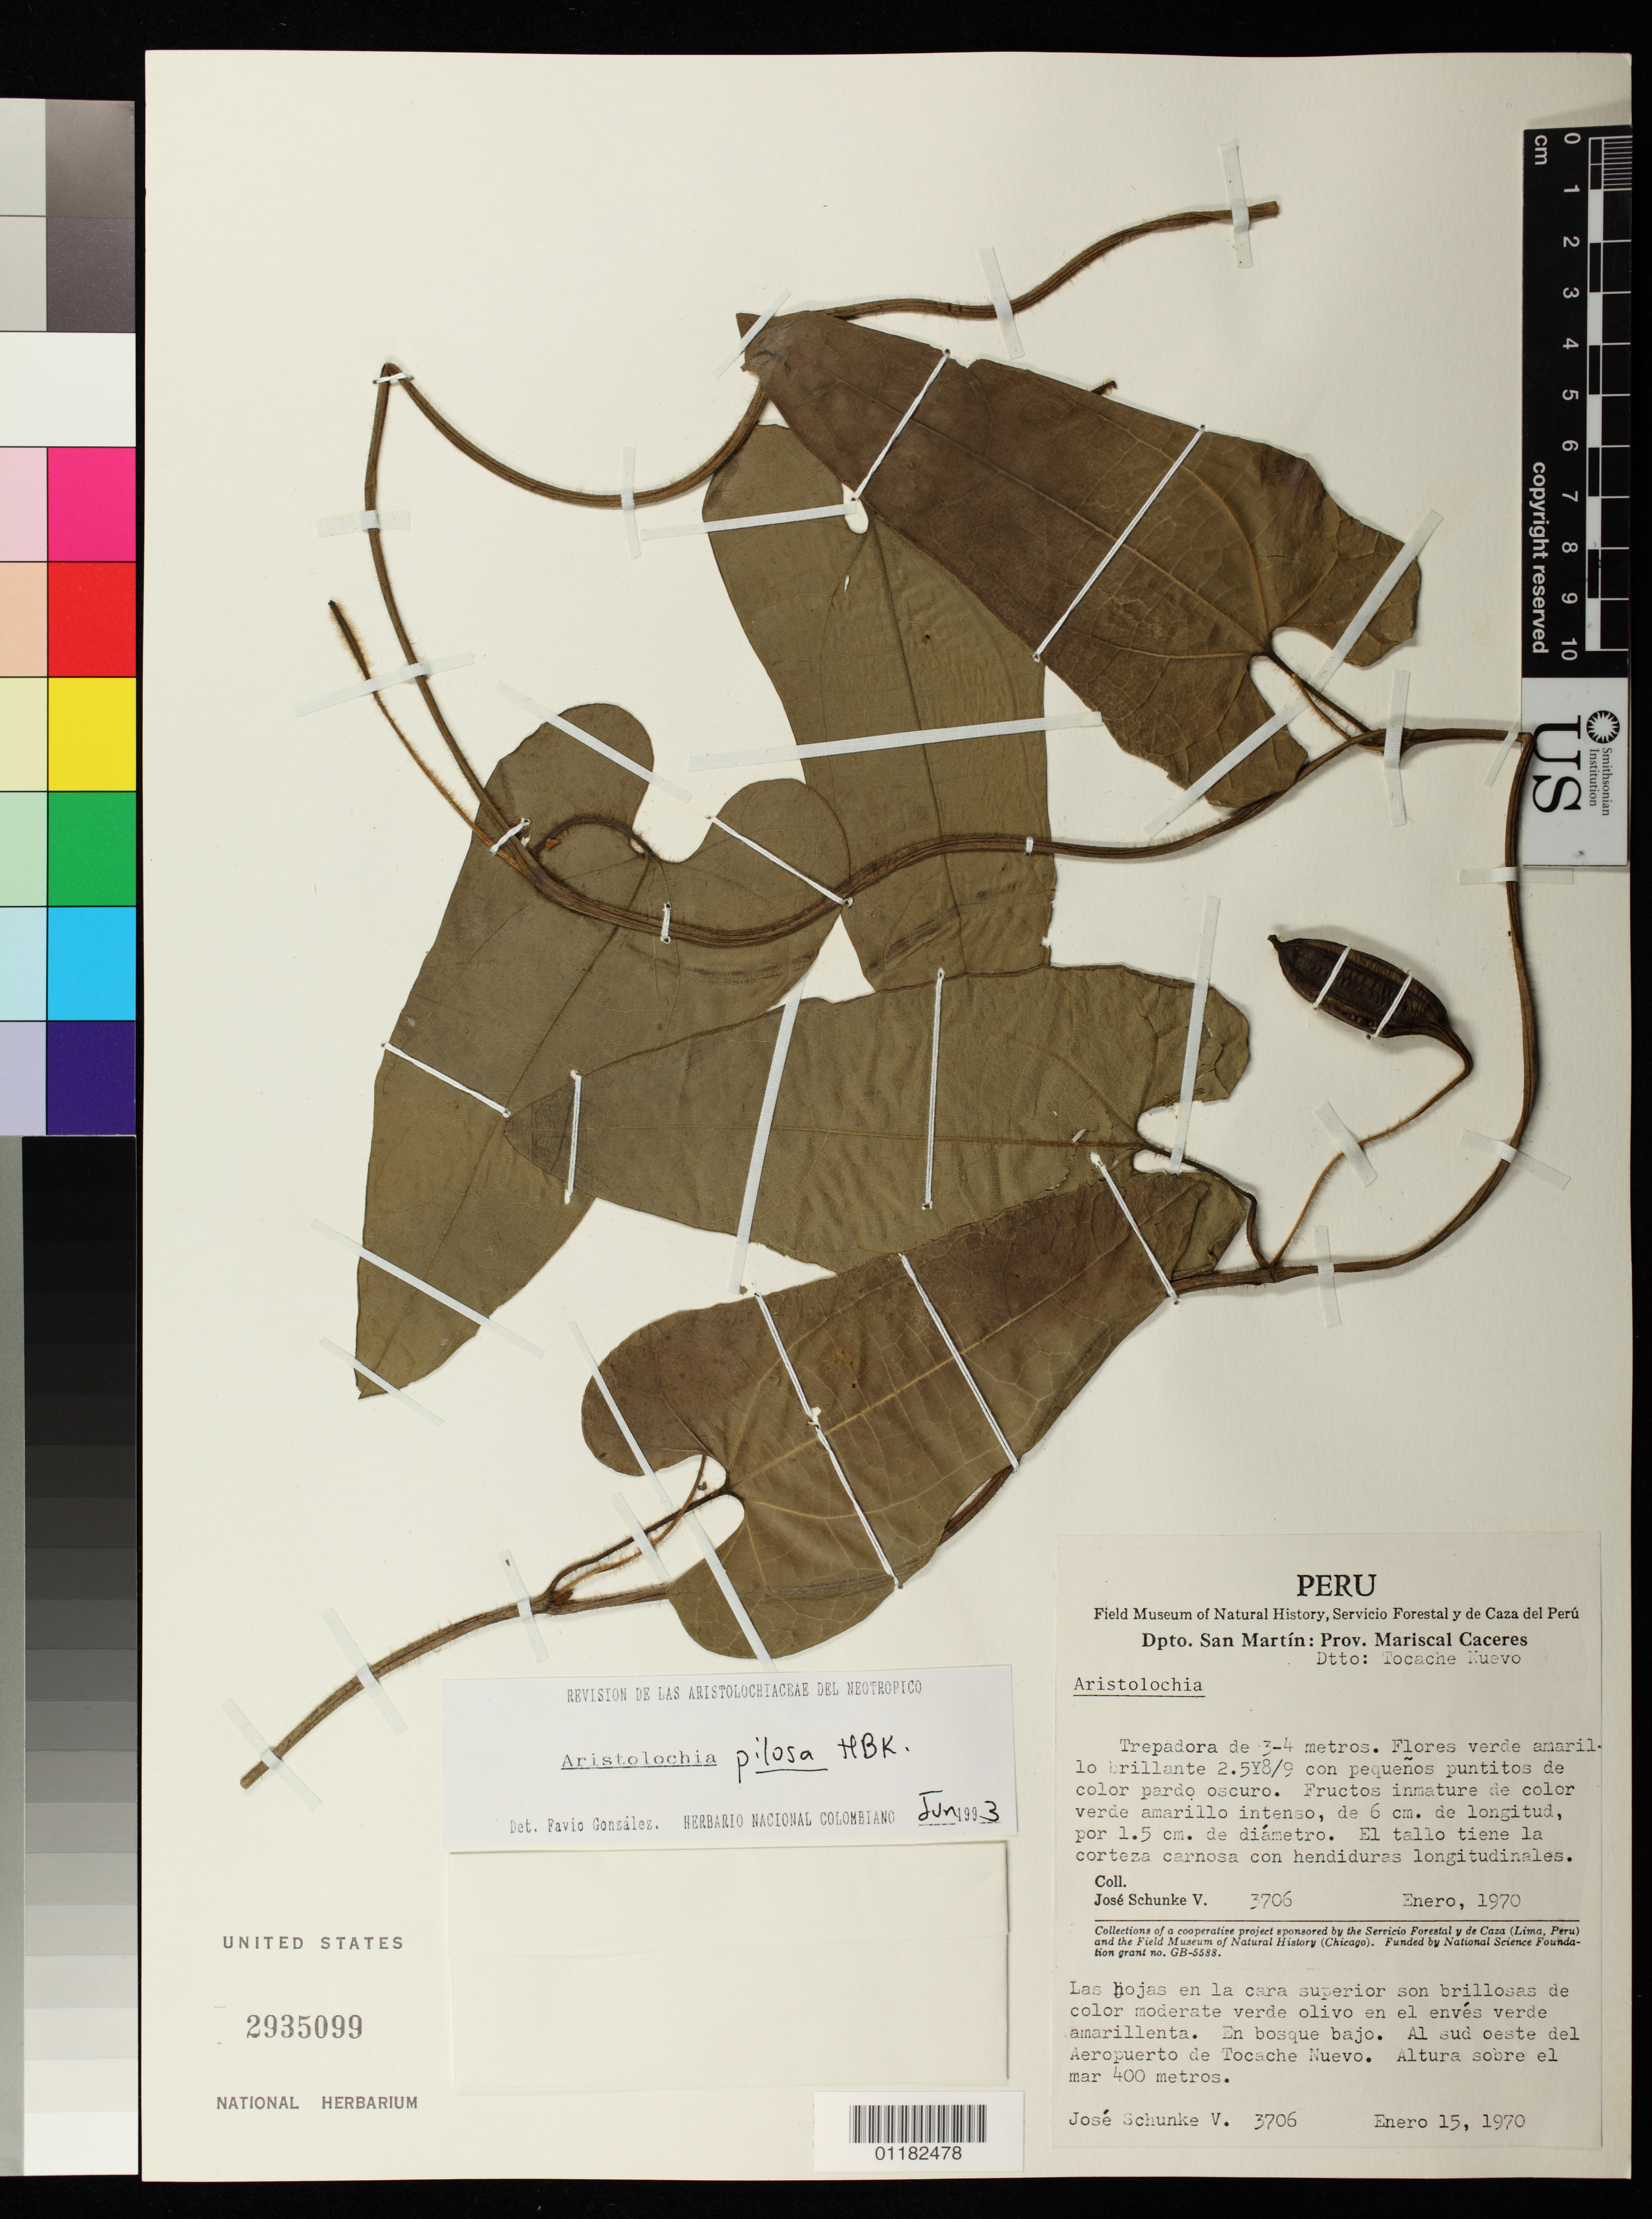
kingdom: Plantae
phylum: Tracheophyta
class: Magnoliopsida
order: Piperales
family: Aristolochiaceae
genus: Aristolochia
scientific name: Aristolochia pilosa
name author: Kunth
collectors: J. Schunke Vigo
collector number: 3706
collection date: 1970-01-15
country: Peru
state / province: San Martín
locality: Province Mariscal Caceres. Al sud oeste del Aeropuerto de Tochache Nuevo. Altura sobre el mar 400 metros.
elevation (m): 400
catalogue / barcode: US 2935099